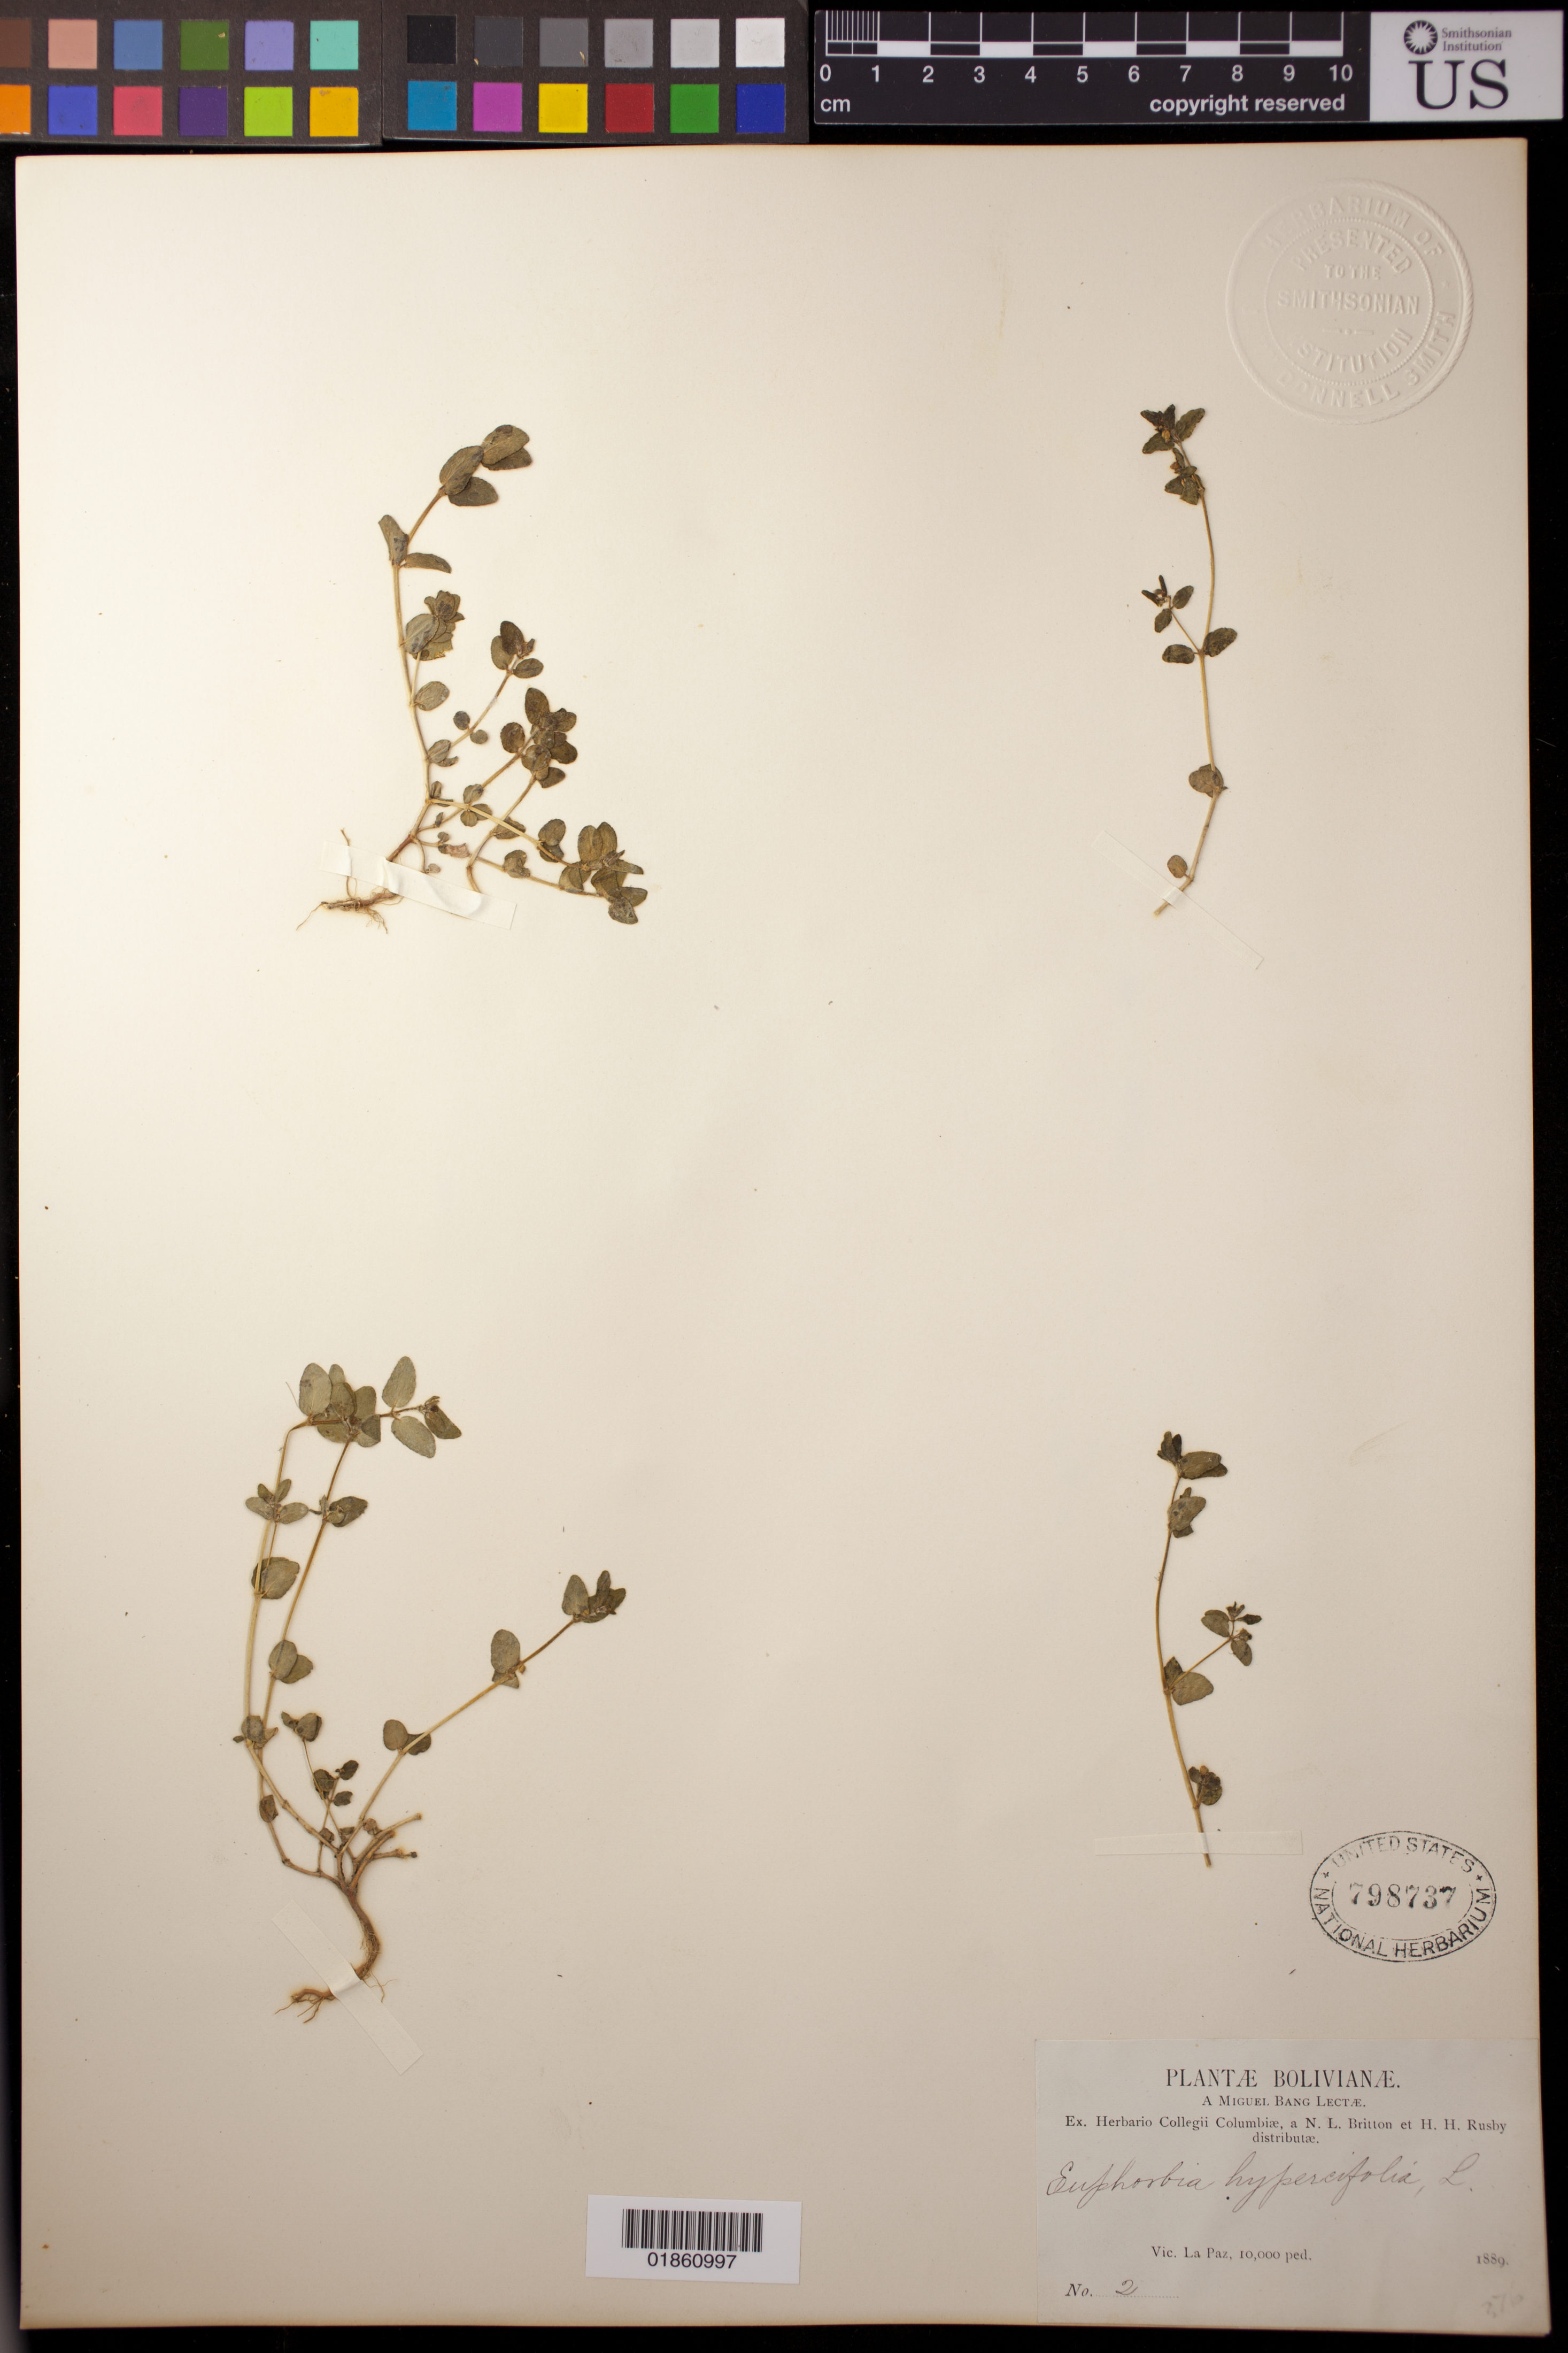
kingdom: Plantae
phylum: Tracheophyta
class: Magnoliopsida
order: Malpighiales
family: Euphorbiaceae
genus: Euphorbia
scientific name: Euphorbia hypericifolia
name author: L.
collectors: M. Bang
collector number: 2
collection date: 1889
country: Bolivia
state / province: La Paz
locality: Vic. La Paz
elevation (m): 3048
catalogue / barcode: US 798737